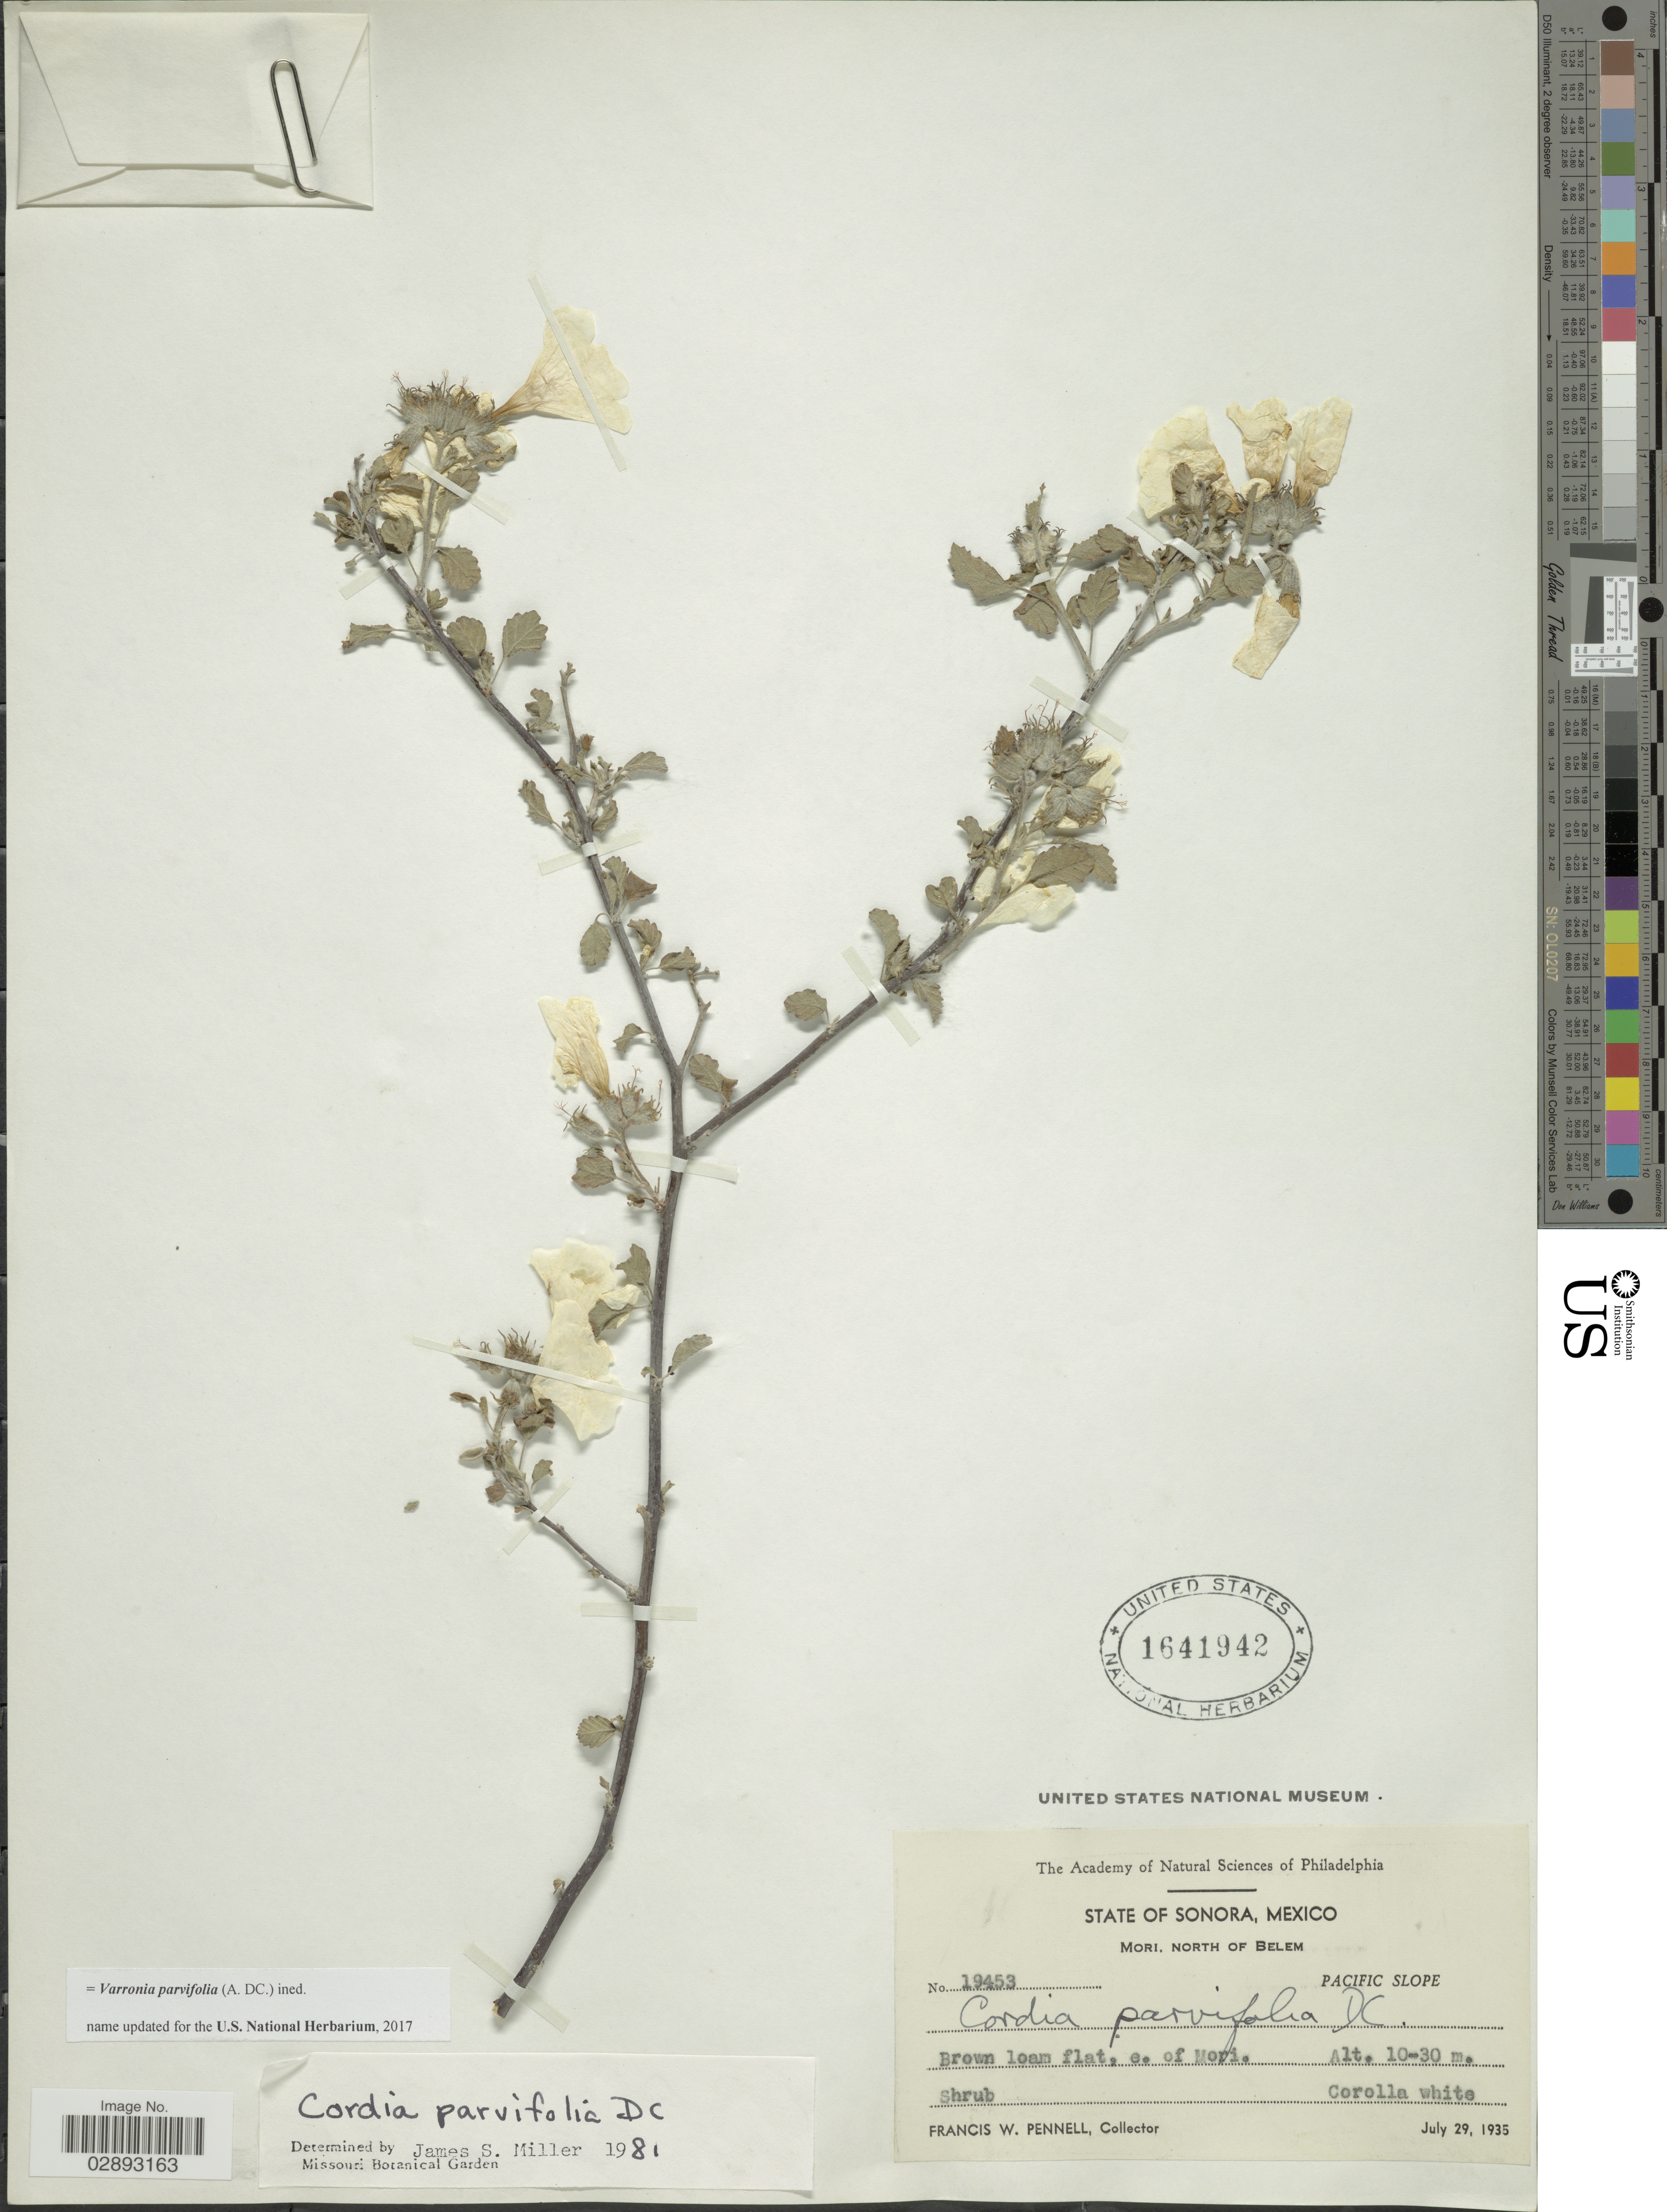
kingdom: Plantae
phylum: Tracheophyta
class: Magnoliopsida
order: Boraginales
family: Cordiaceae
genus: Varronia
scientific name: Varronia parvifolia (A. DC.) ined.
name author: (A. DC.)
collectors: F. W. Pennell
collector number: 19453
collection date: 1935-07-29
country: Mexico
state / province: Sonora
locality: State of Sonora. Mori, North of Belem. Pacific Slope. Brown loam flat, e. of Mori.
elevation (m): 10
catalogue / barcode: US 1641942